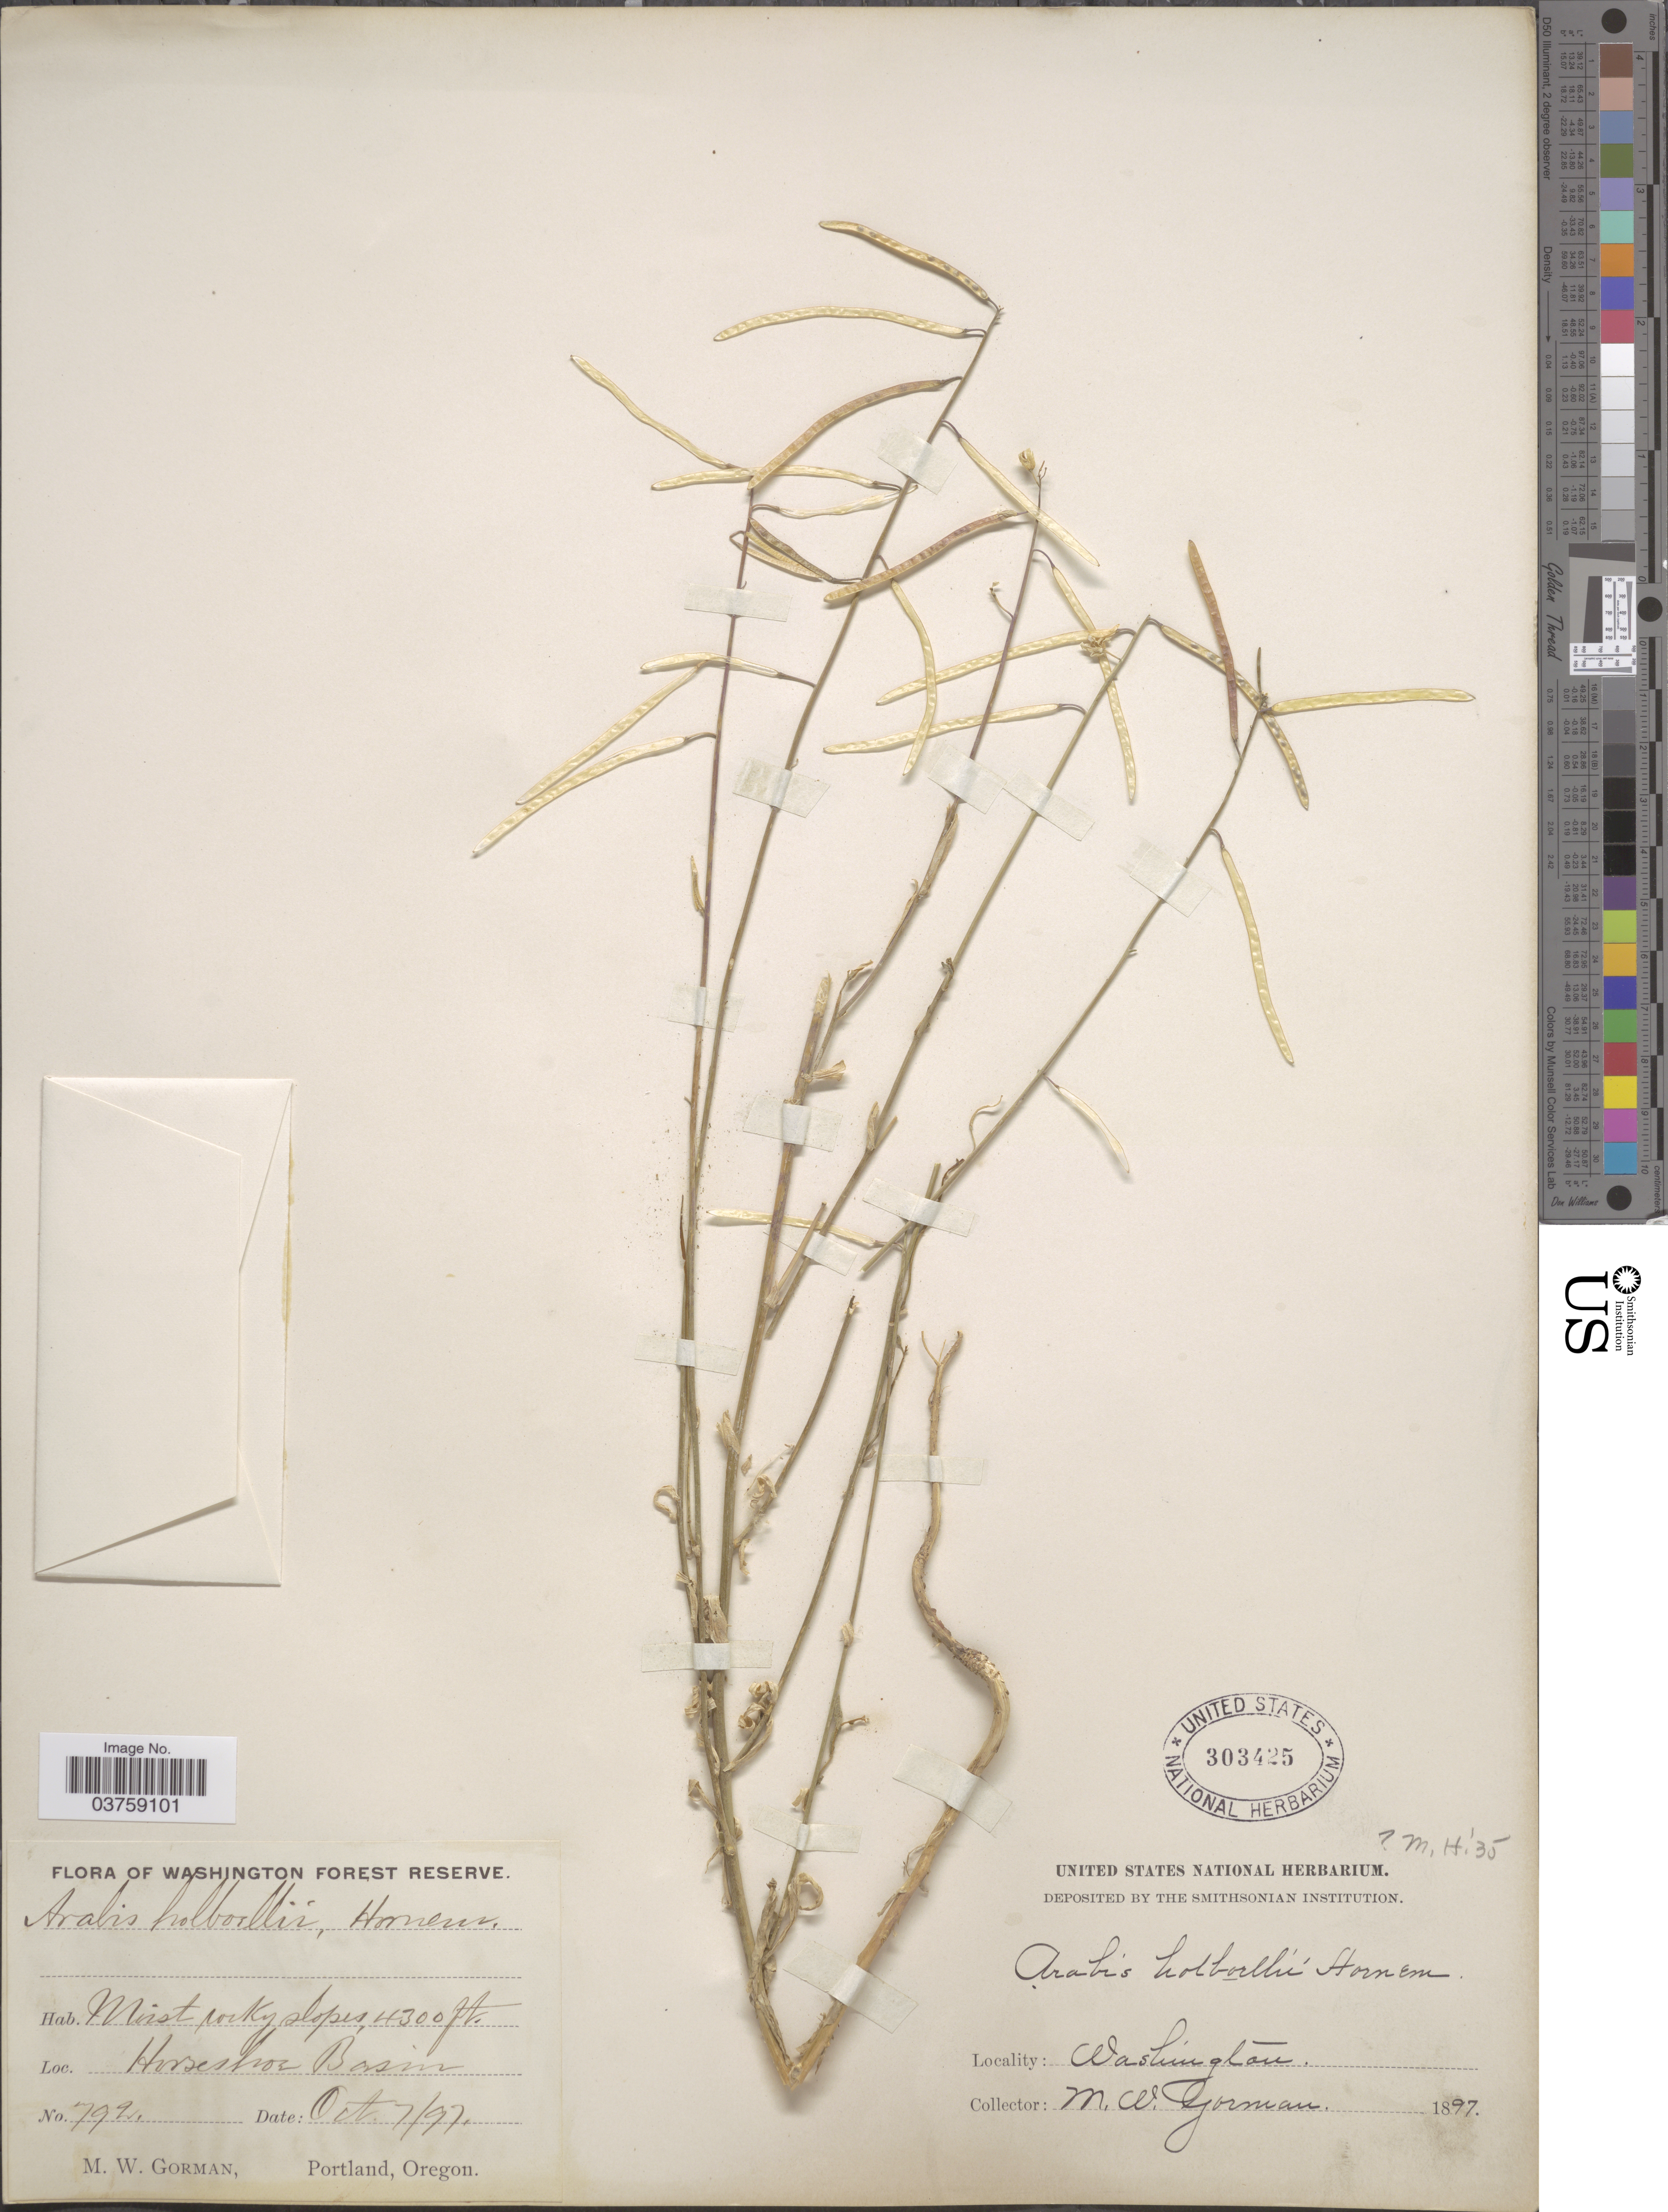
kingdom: Plantae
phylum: Tracheophyta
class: Magnoliopsida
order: Brassicales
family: Brassicaceae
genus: Arabis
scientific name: Arabis sparsiflora var. subvillosa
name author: (S. Watson) Rollins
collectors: M. W. Gorman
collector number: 792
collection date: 1897-10-07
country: United States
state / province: Washington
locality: Washington Forest Reserve. Moist rocky slopes, Horseshoe Basin.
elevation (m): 1311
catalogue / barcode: US 303425